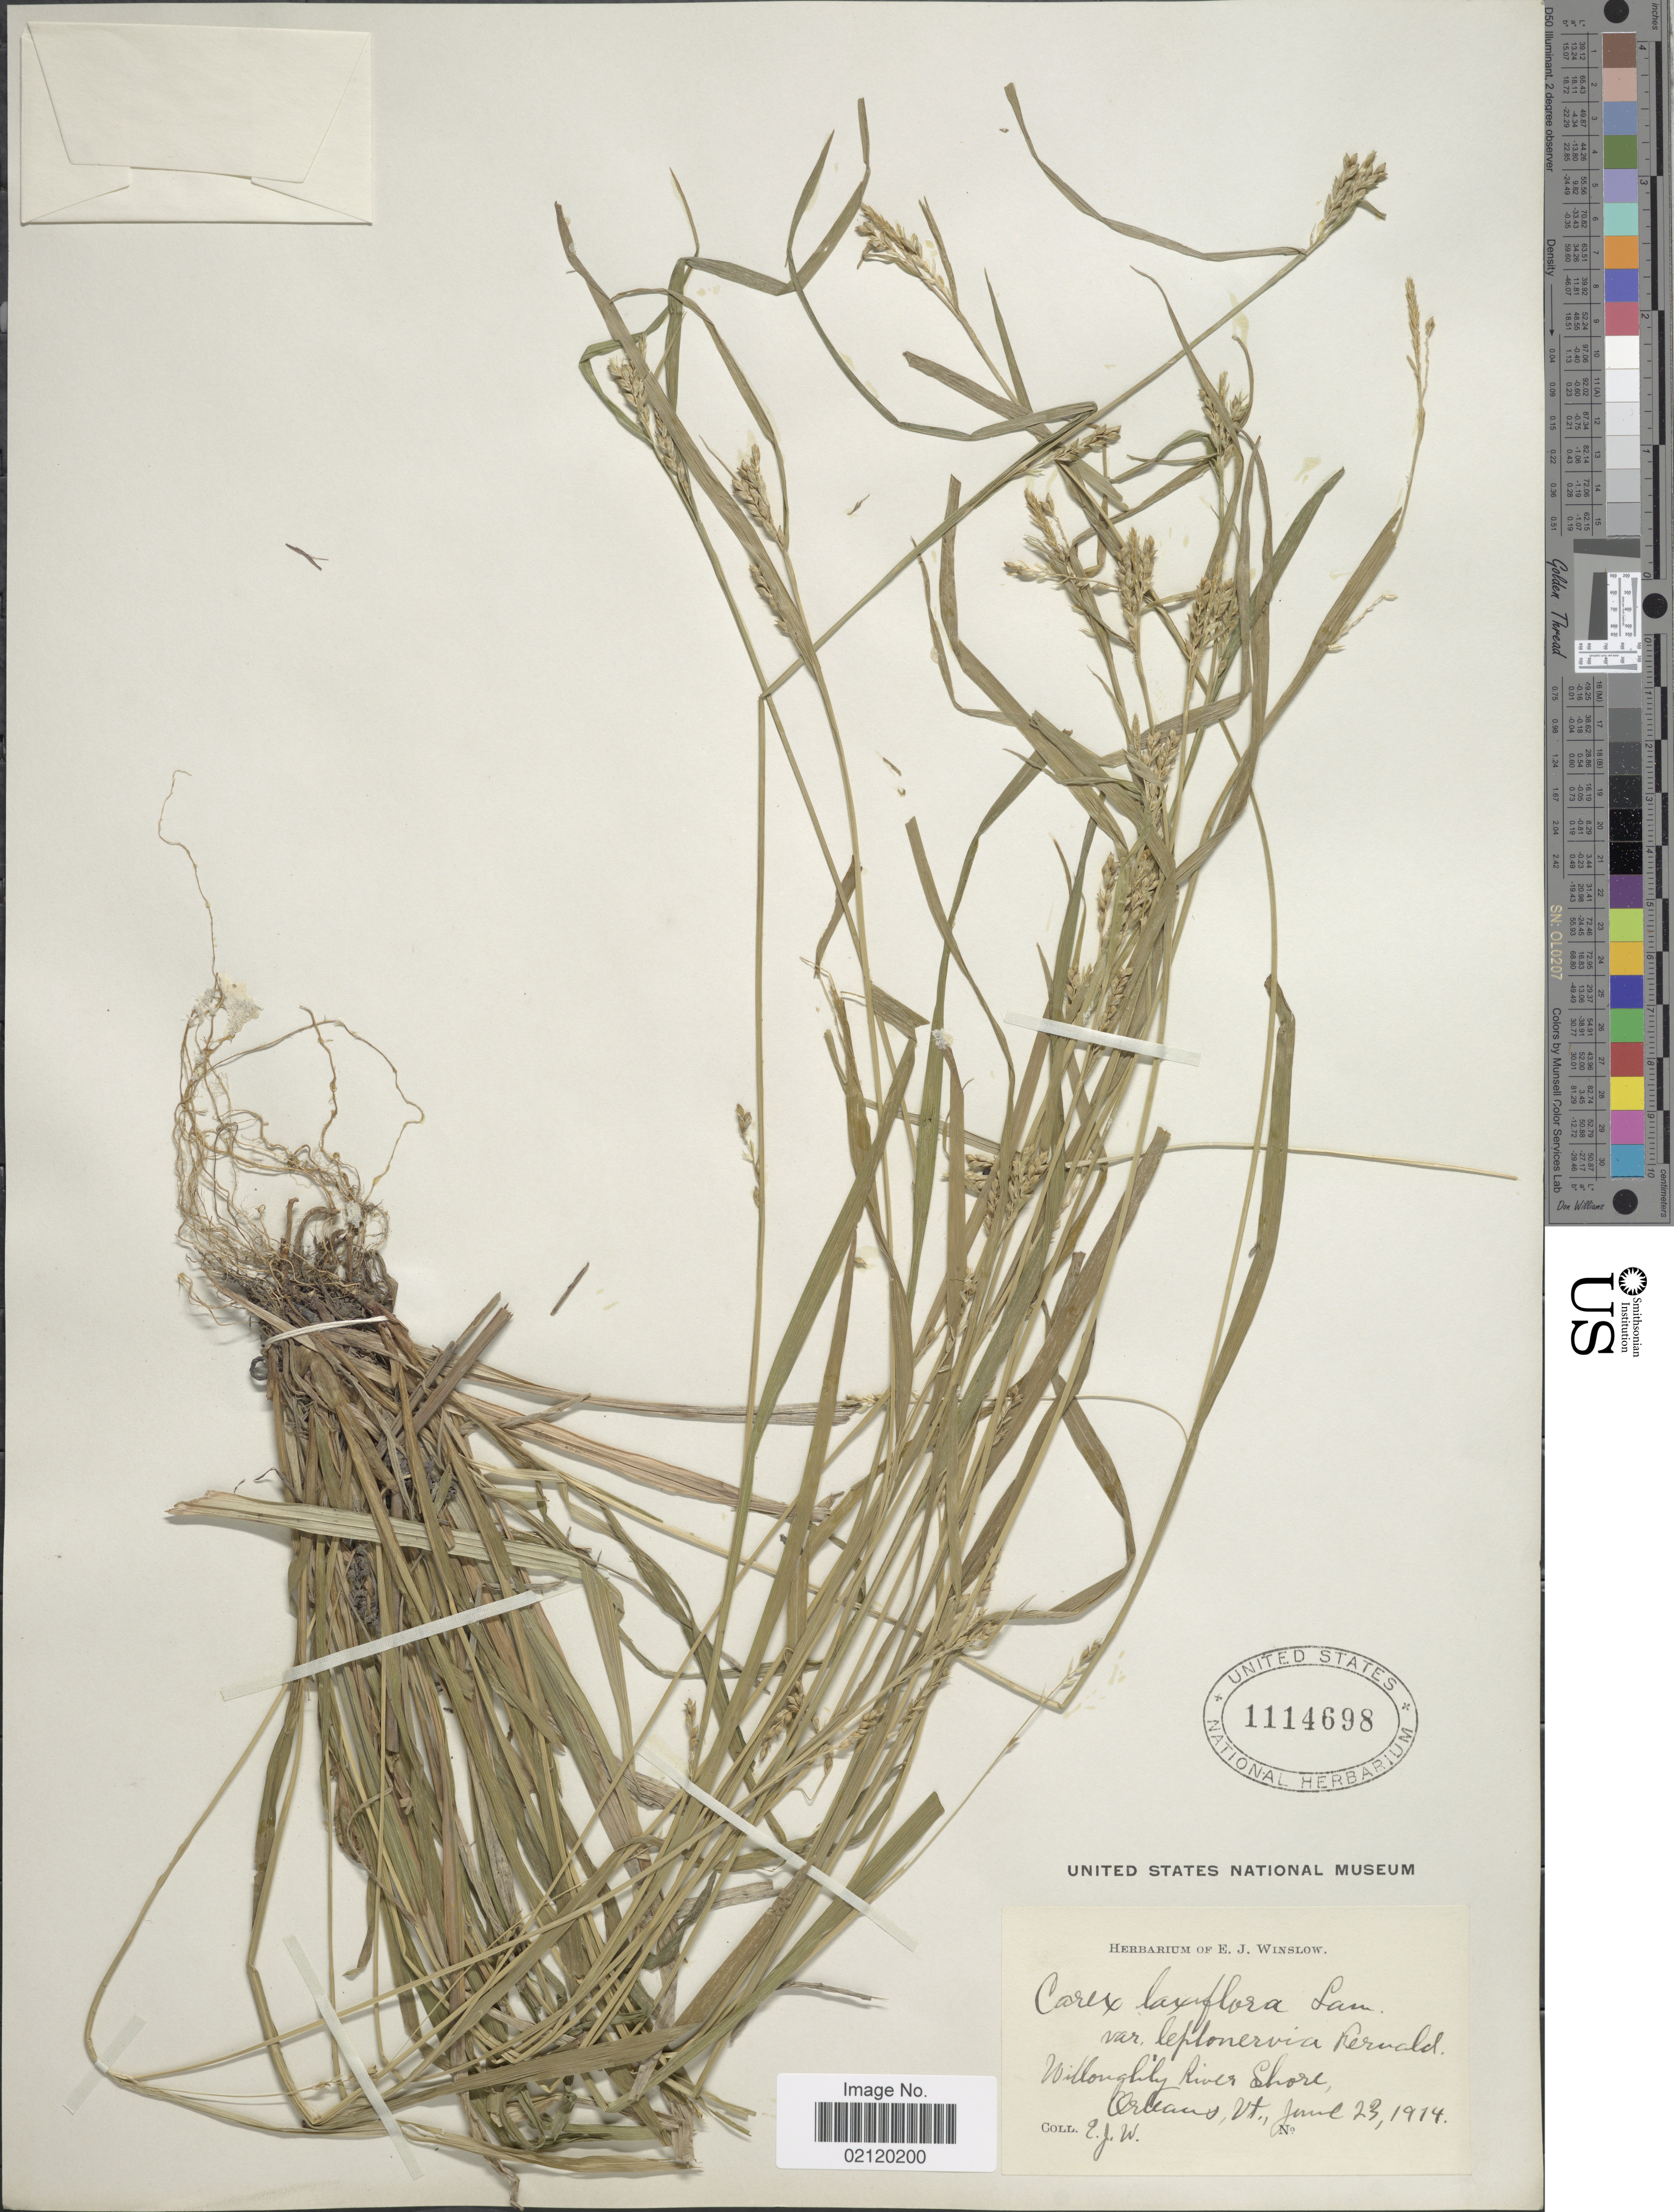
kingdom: Plantae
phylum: Tracheophyta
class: Liliopsida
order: Poales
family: Cyperaceae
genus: Carex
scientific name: Carex laxiflora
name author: Lam.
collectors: E. Winslow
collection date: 1914-06-23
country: United States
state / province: Vermont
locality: Willoughby River Shore, Orleans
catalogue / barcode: US 1114698